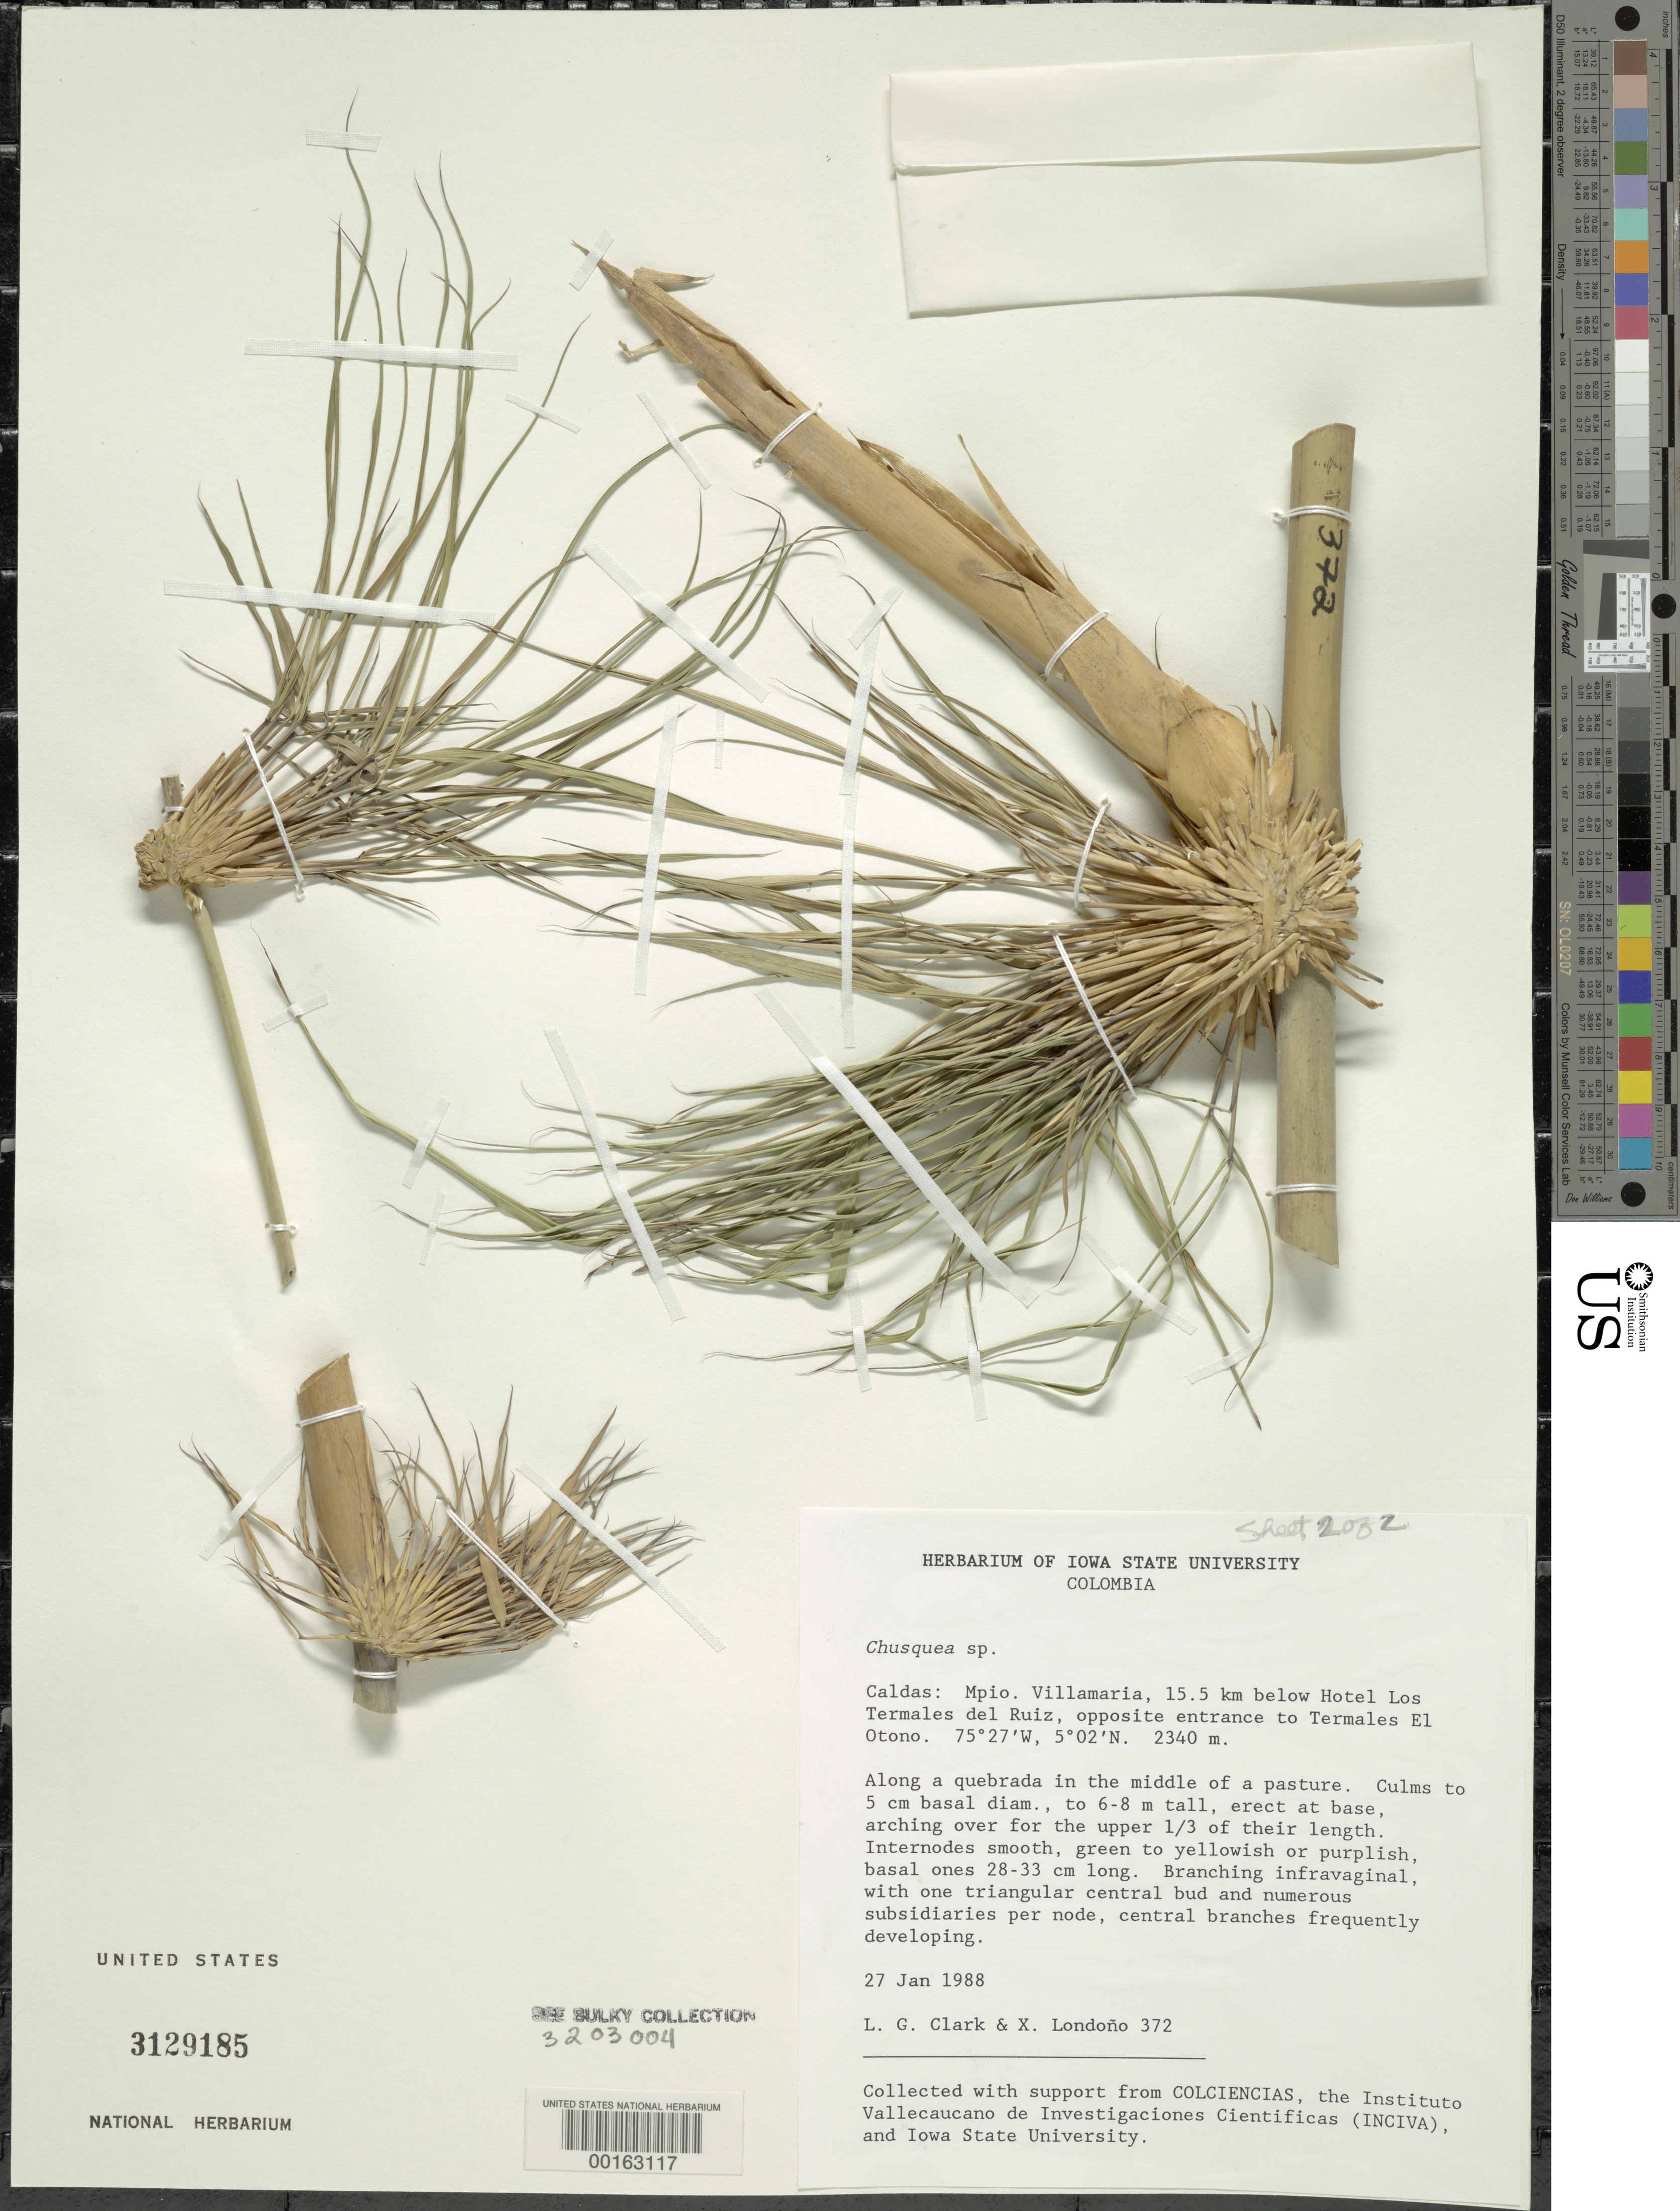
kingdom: Plantae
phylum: Tracheophyta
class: Liliopsida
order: Poales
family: Poaceae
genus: Chusquea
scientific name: Chusquea sp.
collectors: L. G. Clark & X. Londoño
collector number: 372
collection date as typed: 27 Jan 1988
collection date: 1988-01-27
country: Colombia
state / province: Caldas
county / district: Villamaría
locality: Mun. VillaMaria, 15.5 km below Hotel Los Termales del Ruiz, opposite entrance to Termales El Otono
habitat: Along a quebrada in middle of a pasture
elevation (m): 2340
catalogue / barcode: US 3129185